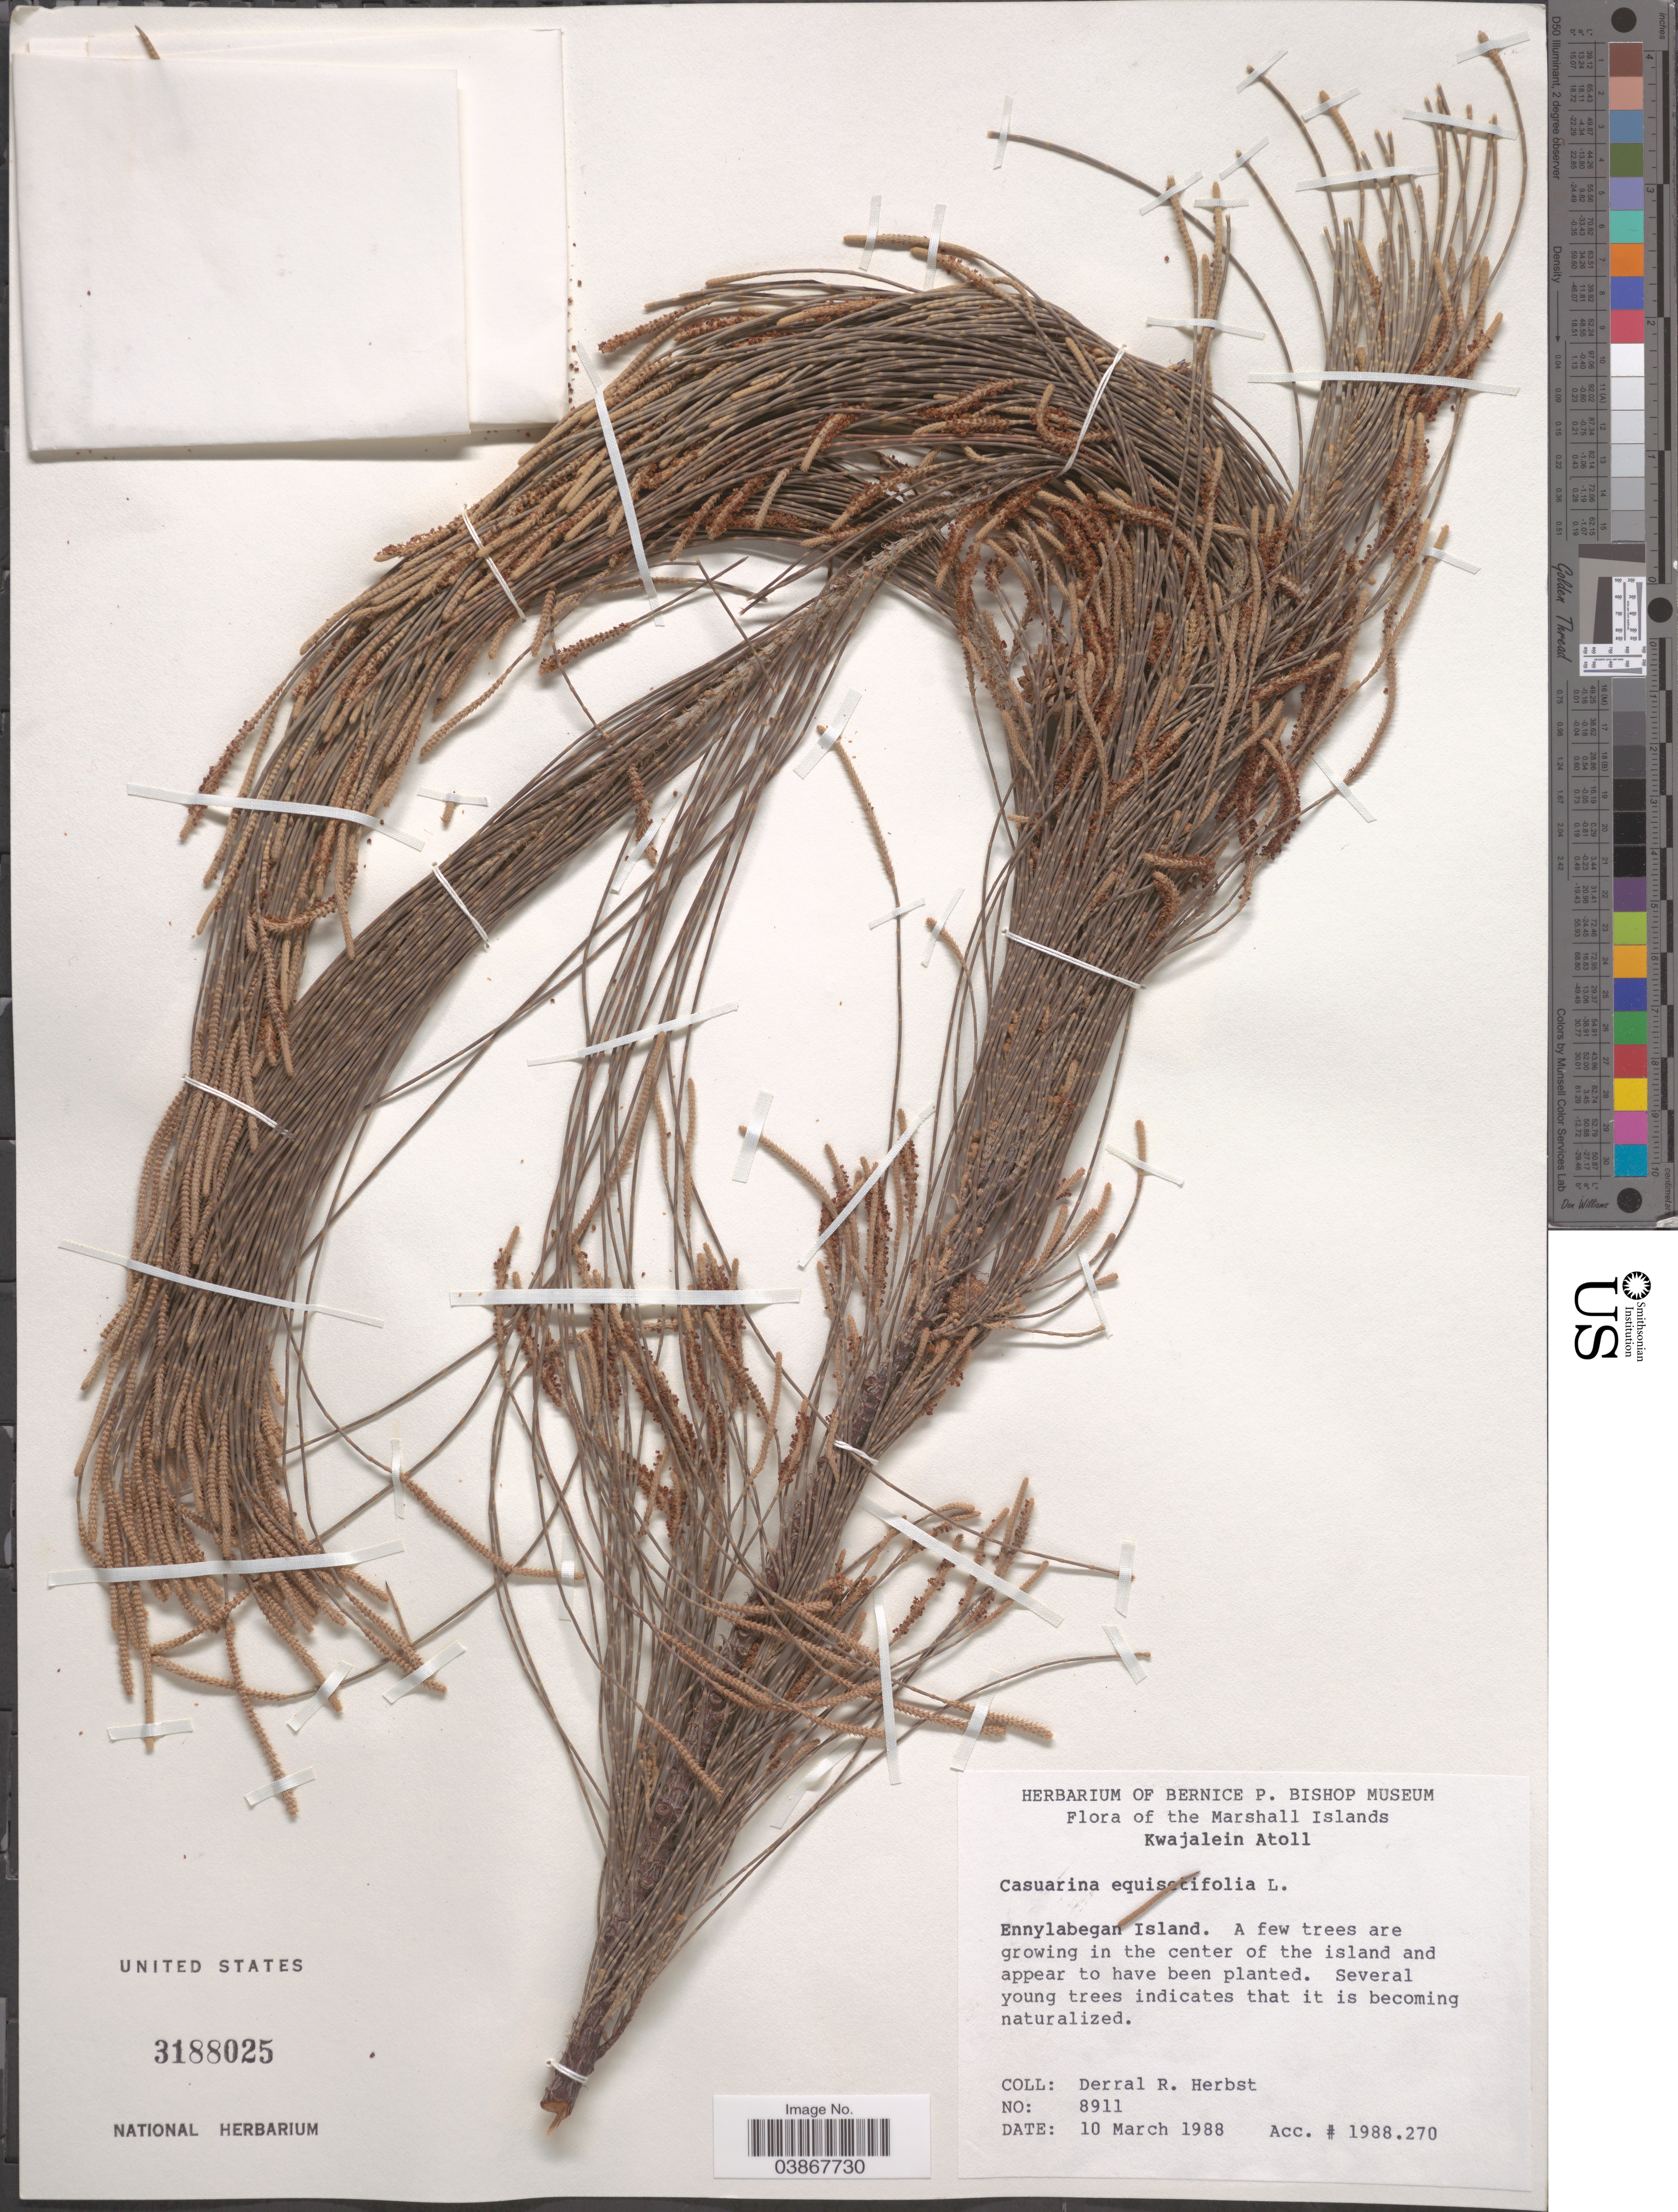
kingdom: Plantae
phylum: Tracheophyta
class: Magnoliopsida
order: Fagales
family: Casuarinaceae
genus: Casuarina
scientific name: Casuarina equisetifolia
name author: L.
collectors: D. R. Herbst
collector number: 8911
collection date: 1988-03-10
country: Marshall Islands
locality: Kwajalein Atoll. Ennylabegan Island, in the center of the island.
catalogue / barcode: US 3188025